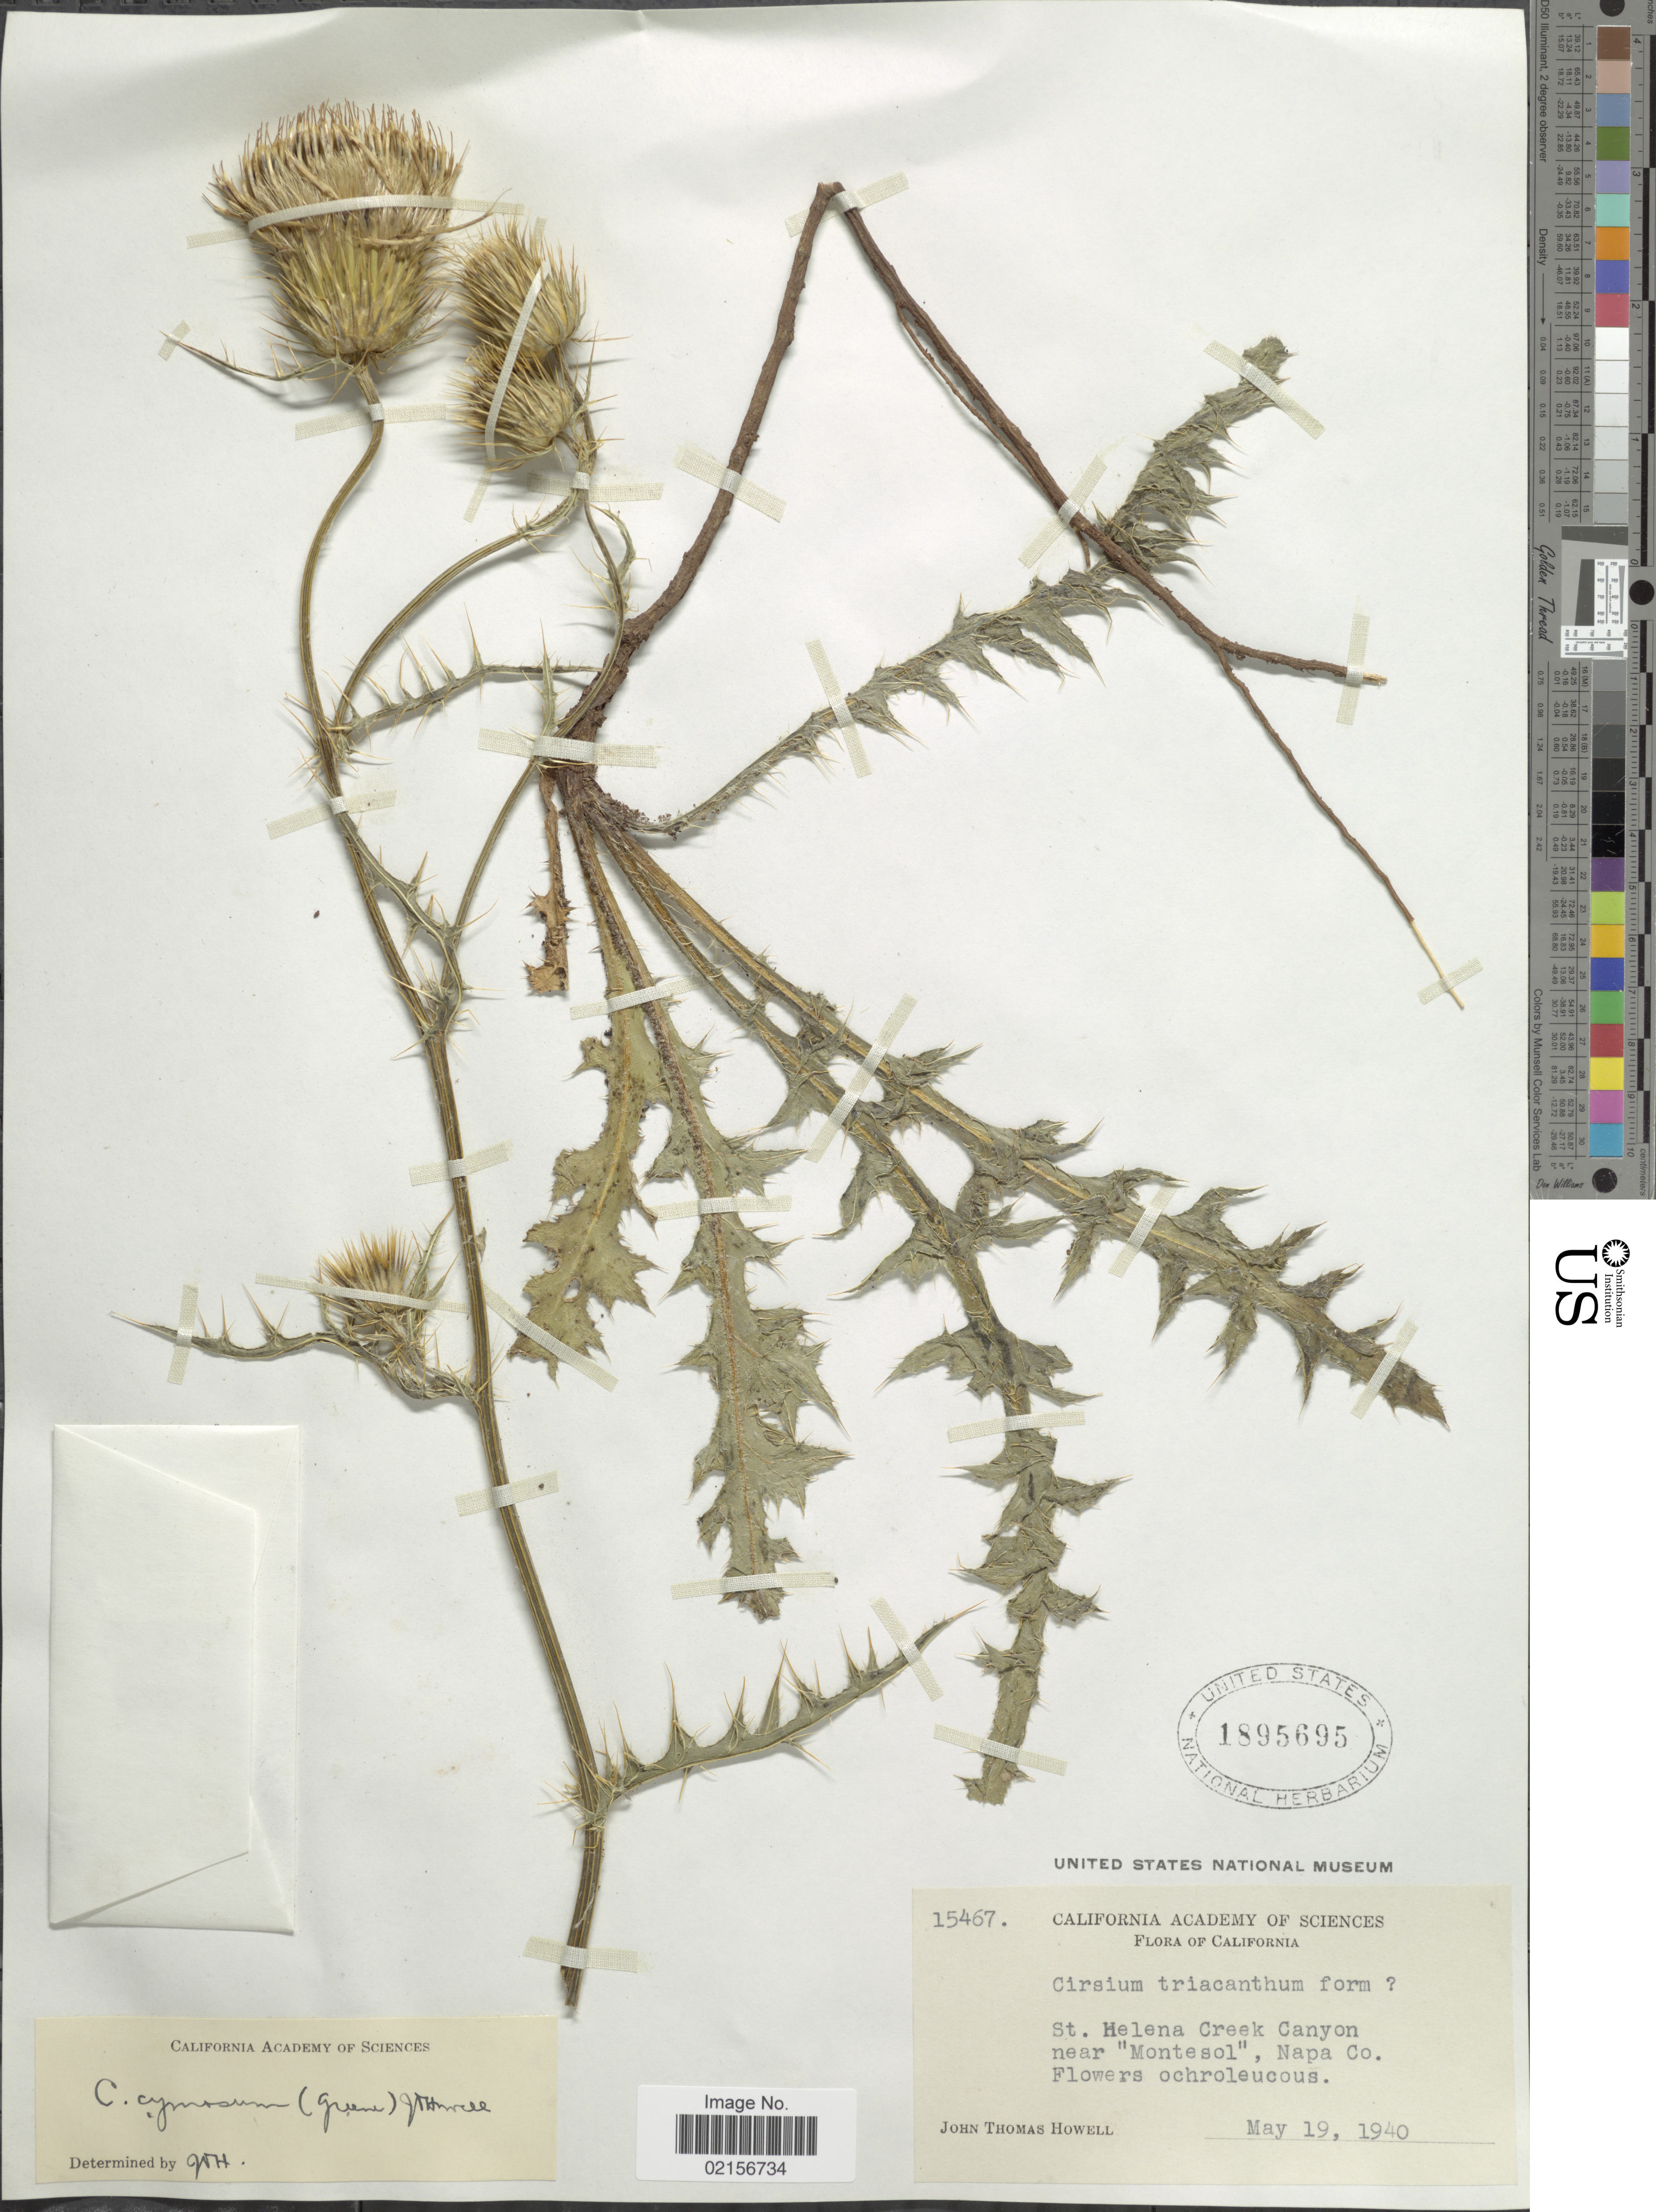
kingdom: Plantae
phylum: Tracheophyta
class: Magnoliopsida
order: Asterales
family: Asteraceae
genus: Cirsium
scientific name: Cirsium cymosum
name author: (Greene) J.T. Howell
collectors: J. T. Howell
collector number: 15467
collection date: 1940-05-19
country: United States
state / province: California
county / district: Napa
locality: St. Helena Creek Canyon near 'Montesol'Napa Co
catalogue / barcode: US 1895695